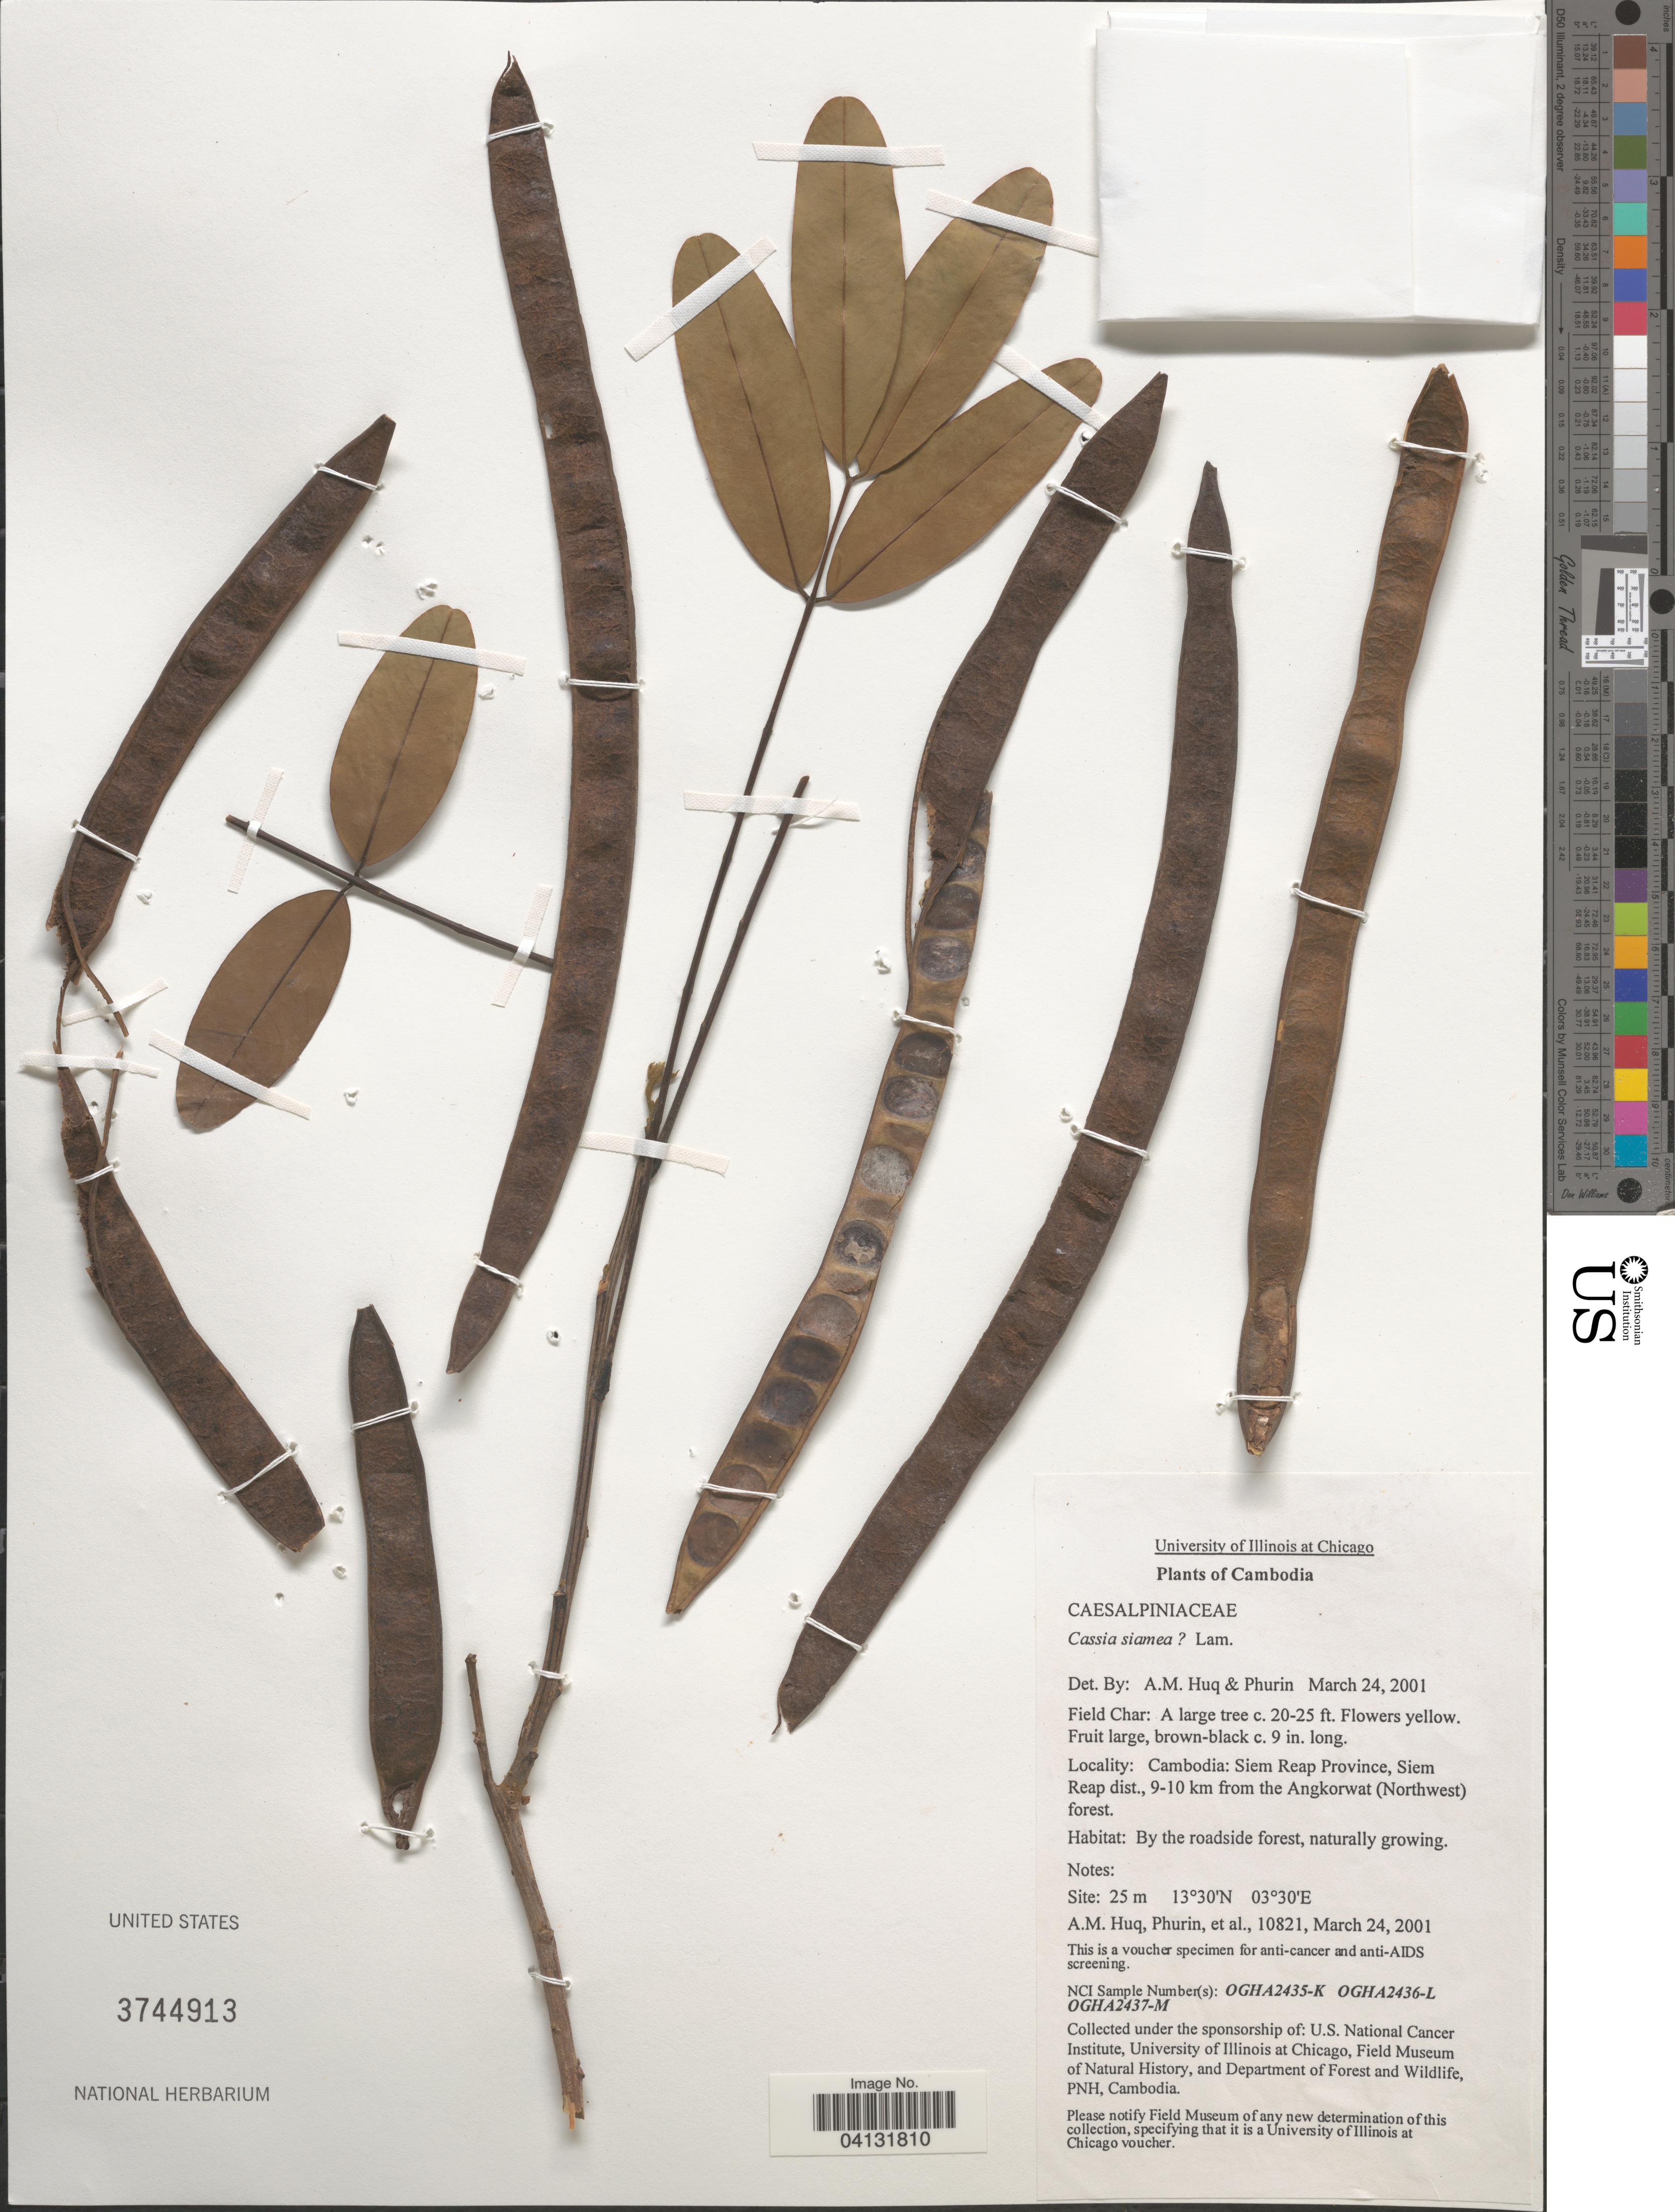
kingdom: Plantae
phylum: Tracheophyta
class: Magnoliopsida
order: Fabales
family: Fabaceae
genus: Senna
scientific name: Senna siamea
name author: (Lam.) H.S. Irwin & Barneby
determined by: Strong, Mark T., (BOT), Smithsonian Institution - National Museum of Natural History (UNITED STATES)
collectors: A. M. Huq, -. Phurin & et al.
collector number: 10821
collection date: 2001-03-24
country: Cambodia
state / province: Siĕm Réab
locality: Siem Reap Province, Siem Reap dist., 9-10 km from the Angkorwat (Northwest) forest.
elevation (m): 25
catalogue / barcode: US 3744913